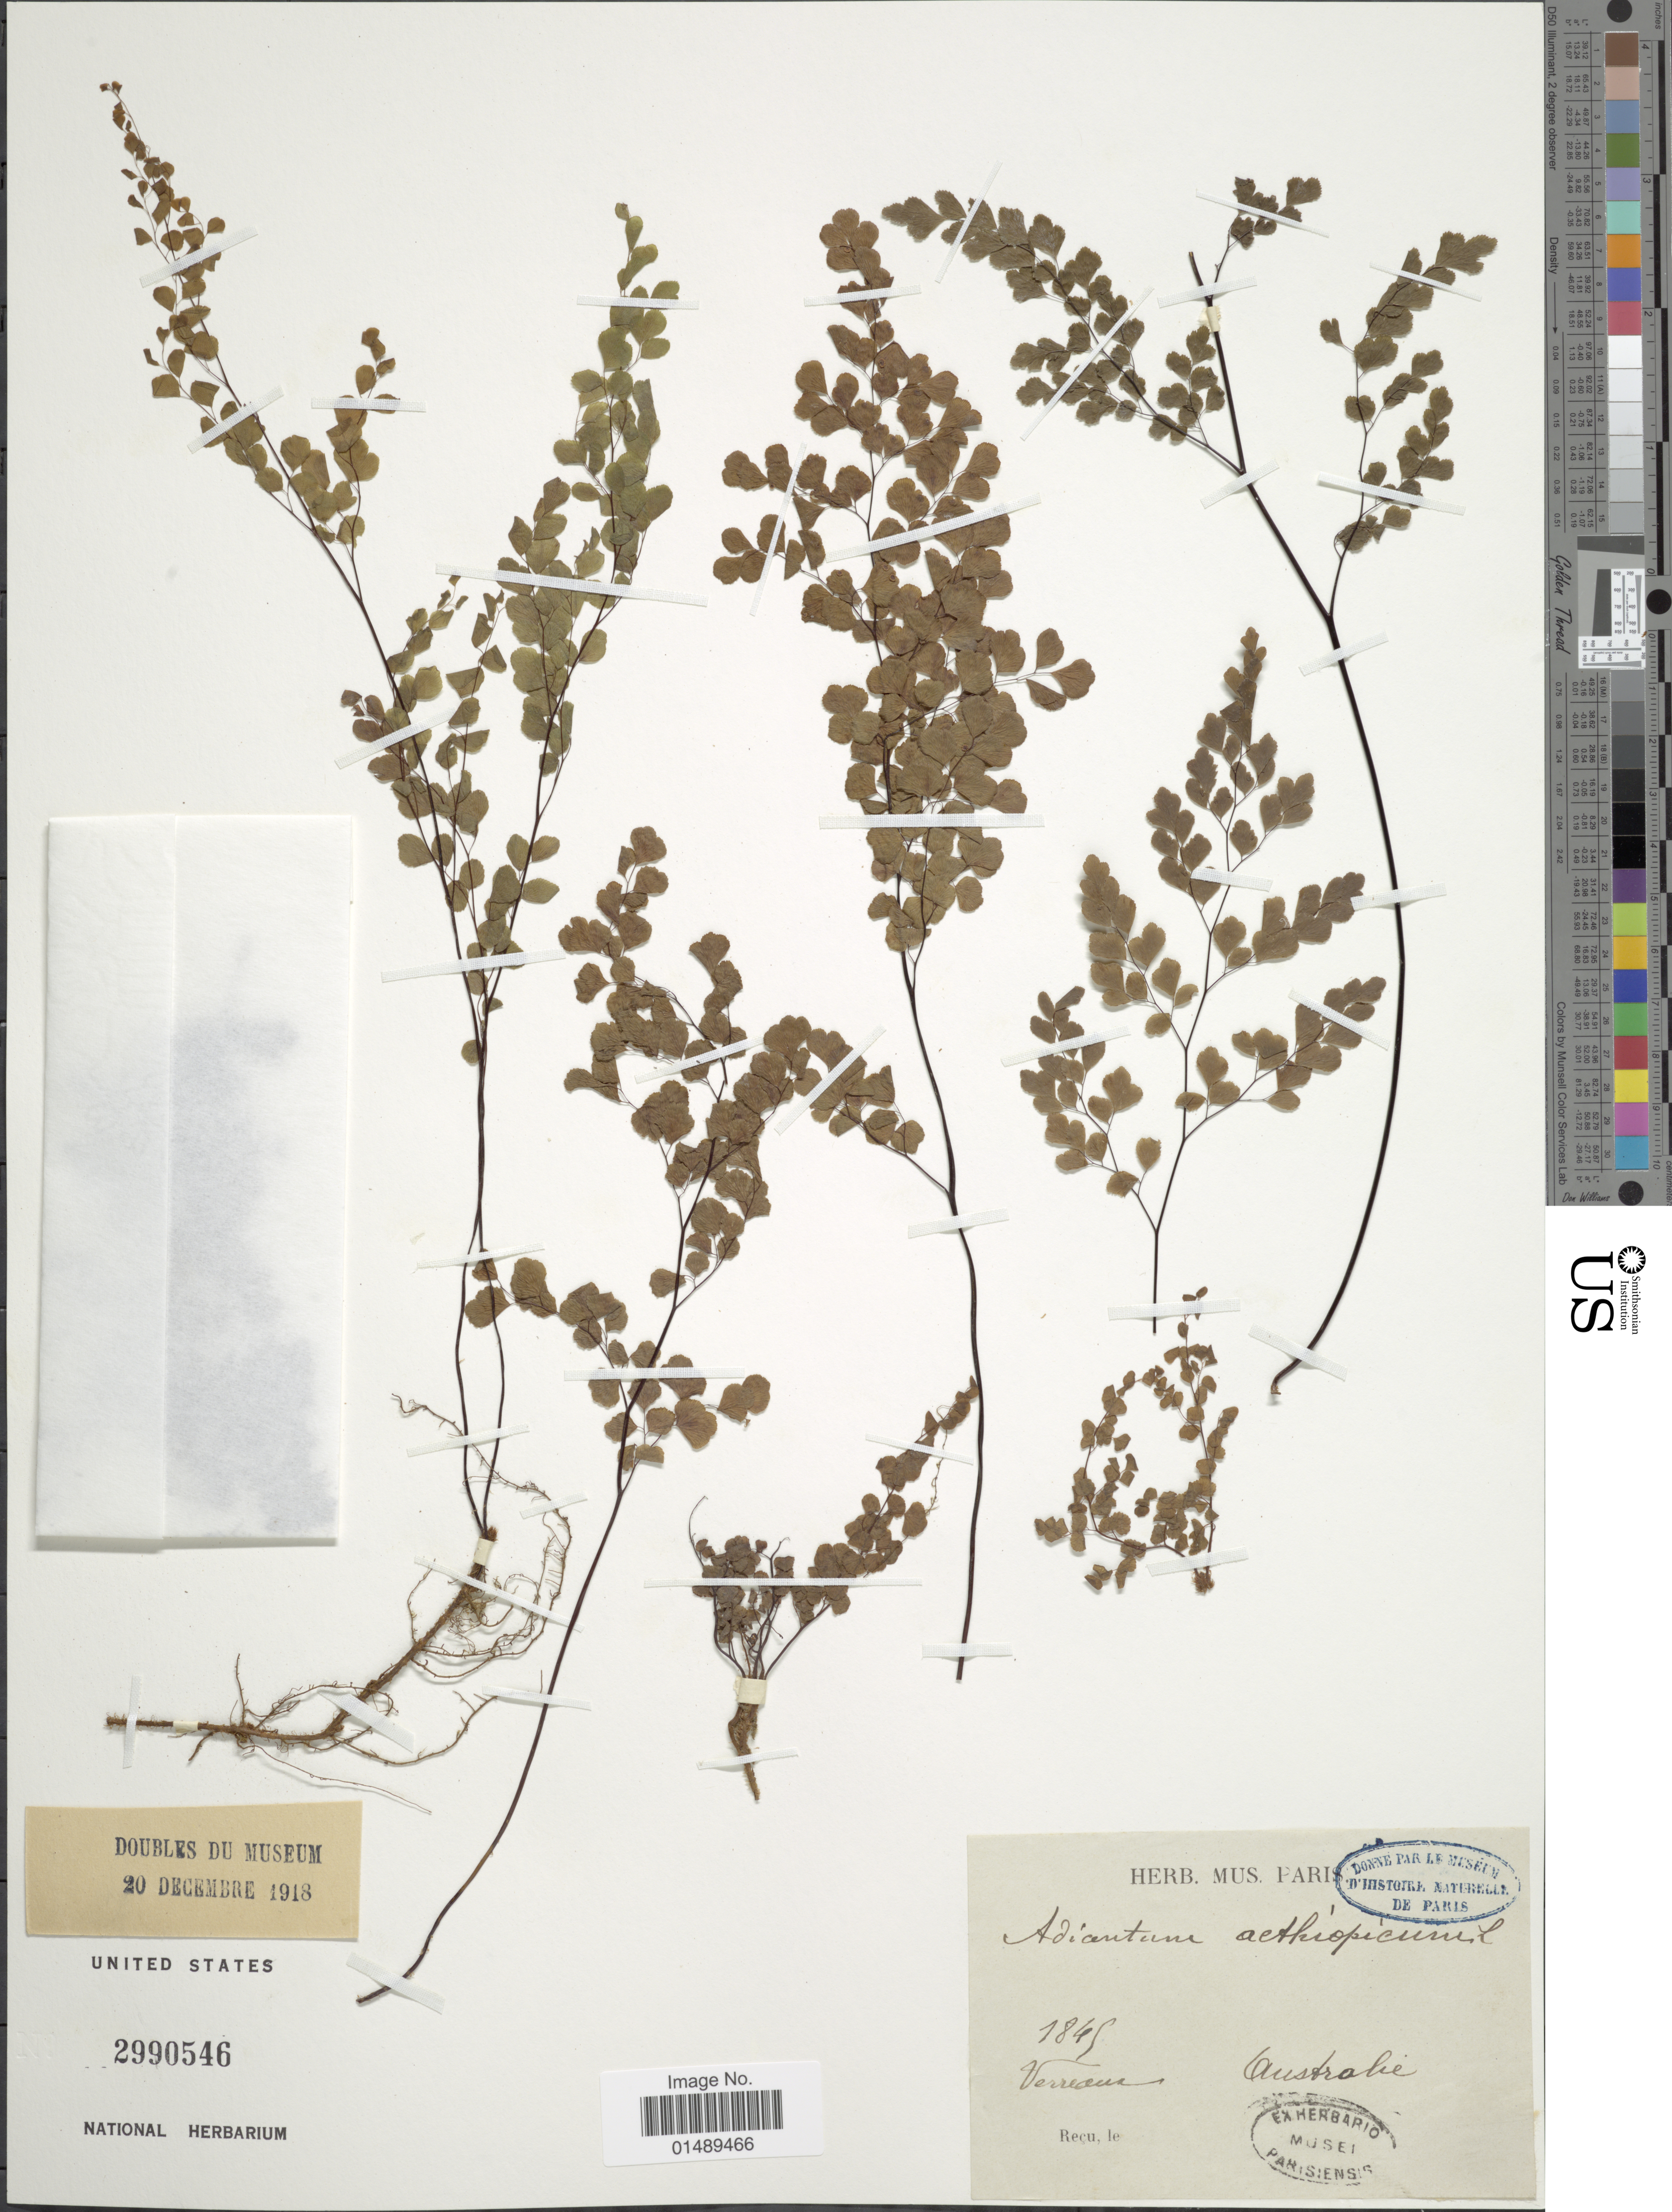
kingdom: Plantae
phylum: Tracheophyta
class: Polypodiopsida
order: Polypodiales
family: Pteridaceae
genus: Adiantum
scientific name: Adiantum aethiopicum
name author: L.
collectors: Verreaux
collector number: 1845*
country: Australia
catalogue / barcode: US 2990546